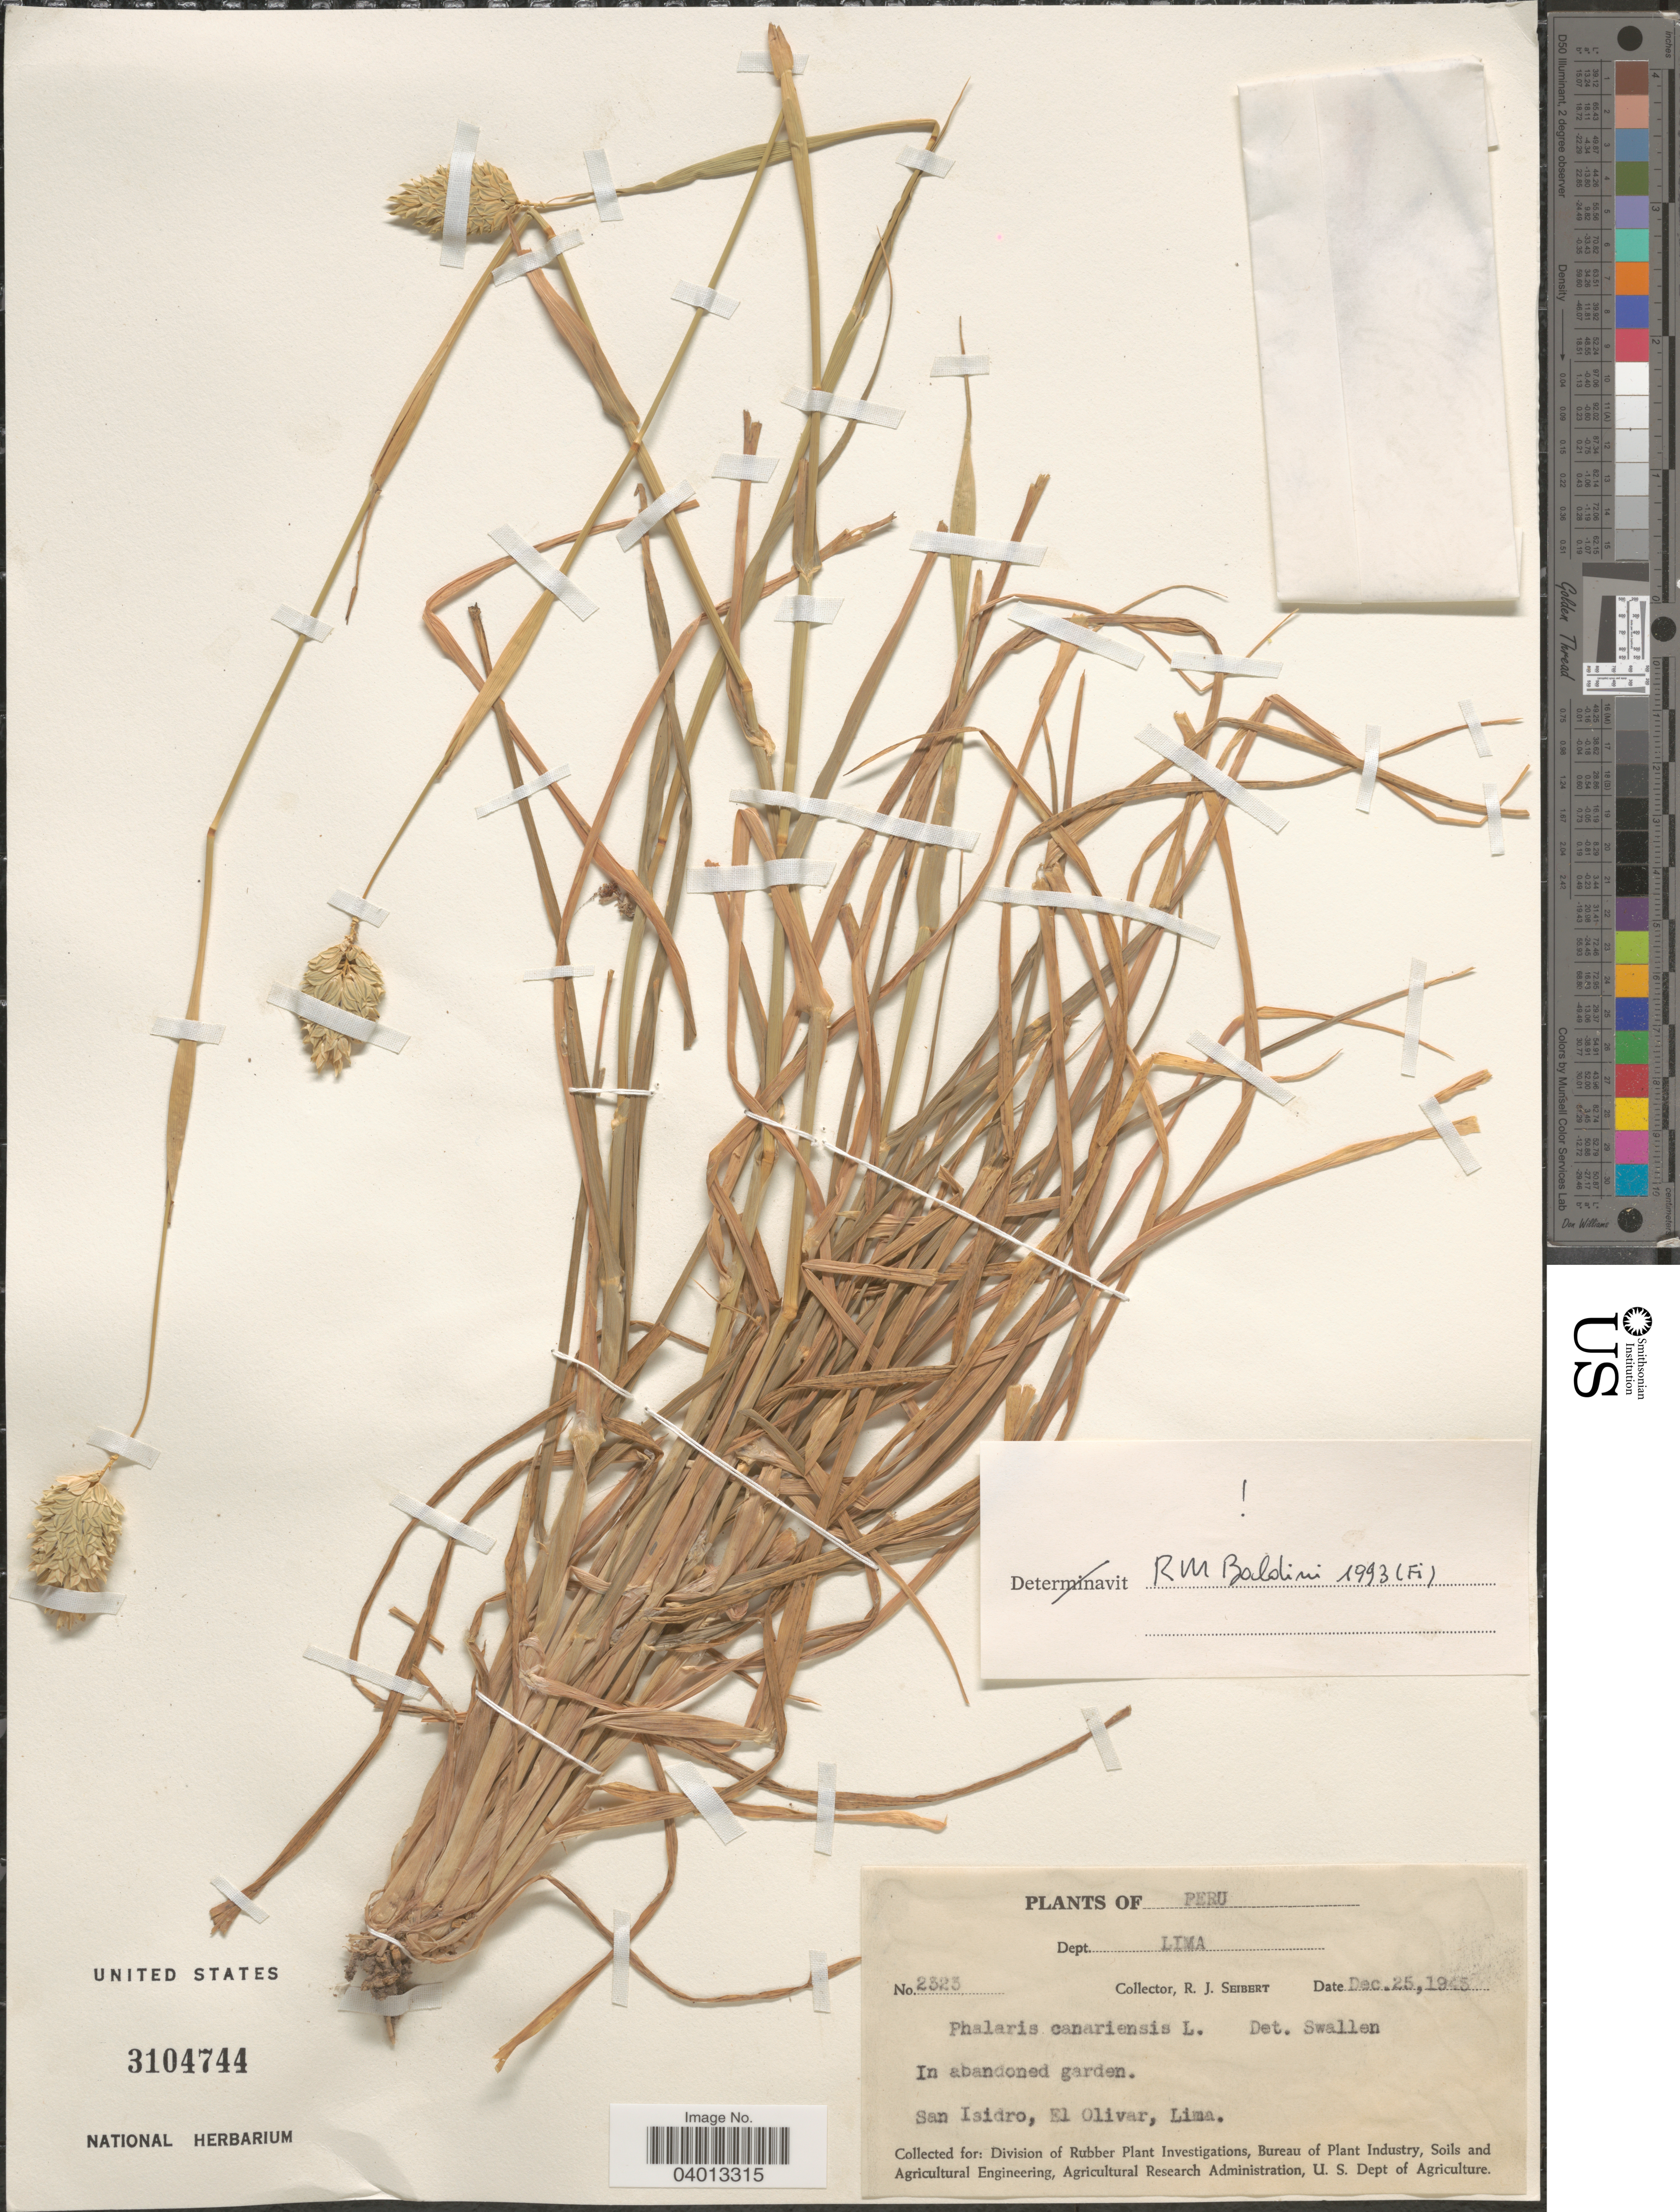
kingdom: Plantae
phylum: Tracheophyta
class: Liliopsida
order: Poales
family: Poaceae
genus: Phalaris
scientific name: Phalaris canariensis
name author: L.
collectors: R. J. Seibert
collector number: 2323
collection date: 1945-12-25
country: Peru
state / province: Lima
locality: Dept. Lima. San Isidro, El Olivar.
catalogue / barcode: US 3104744